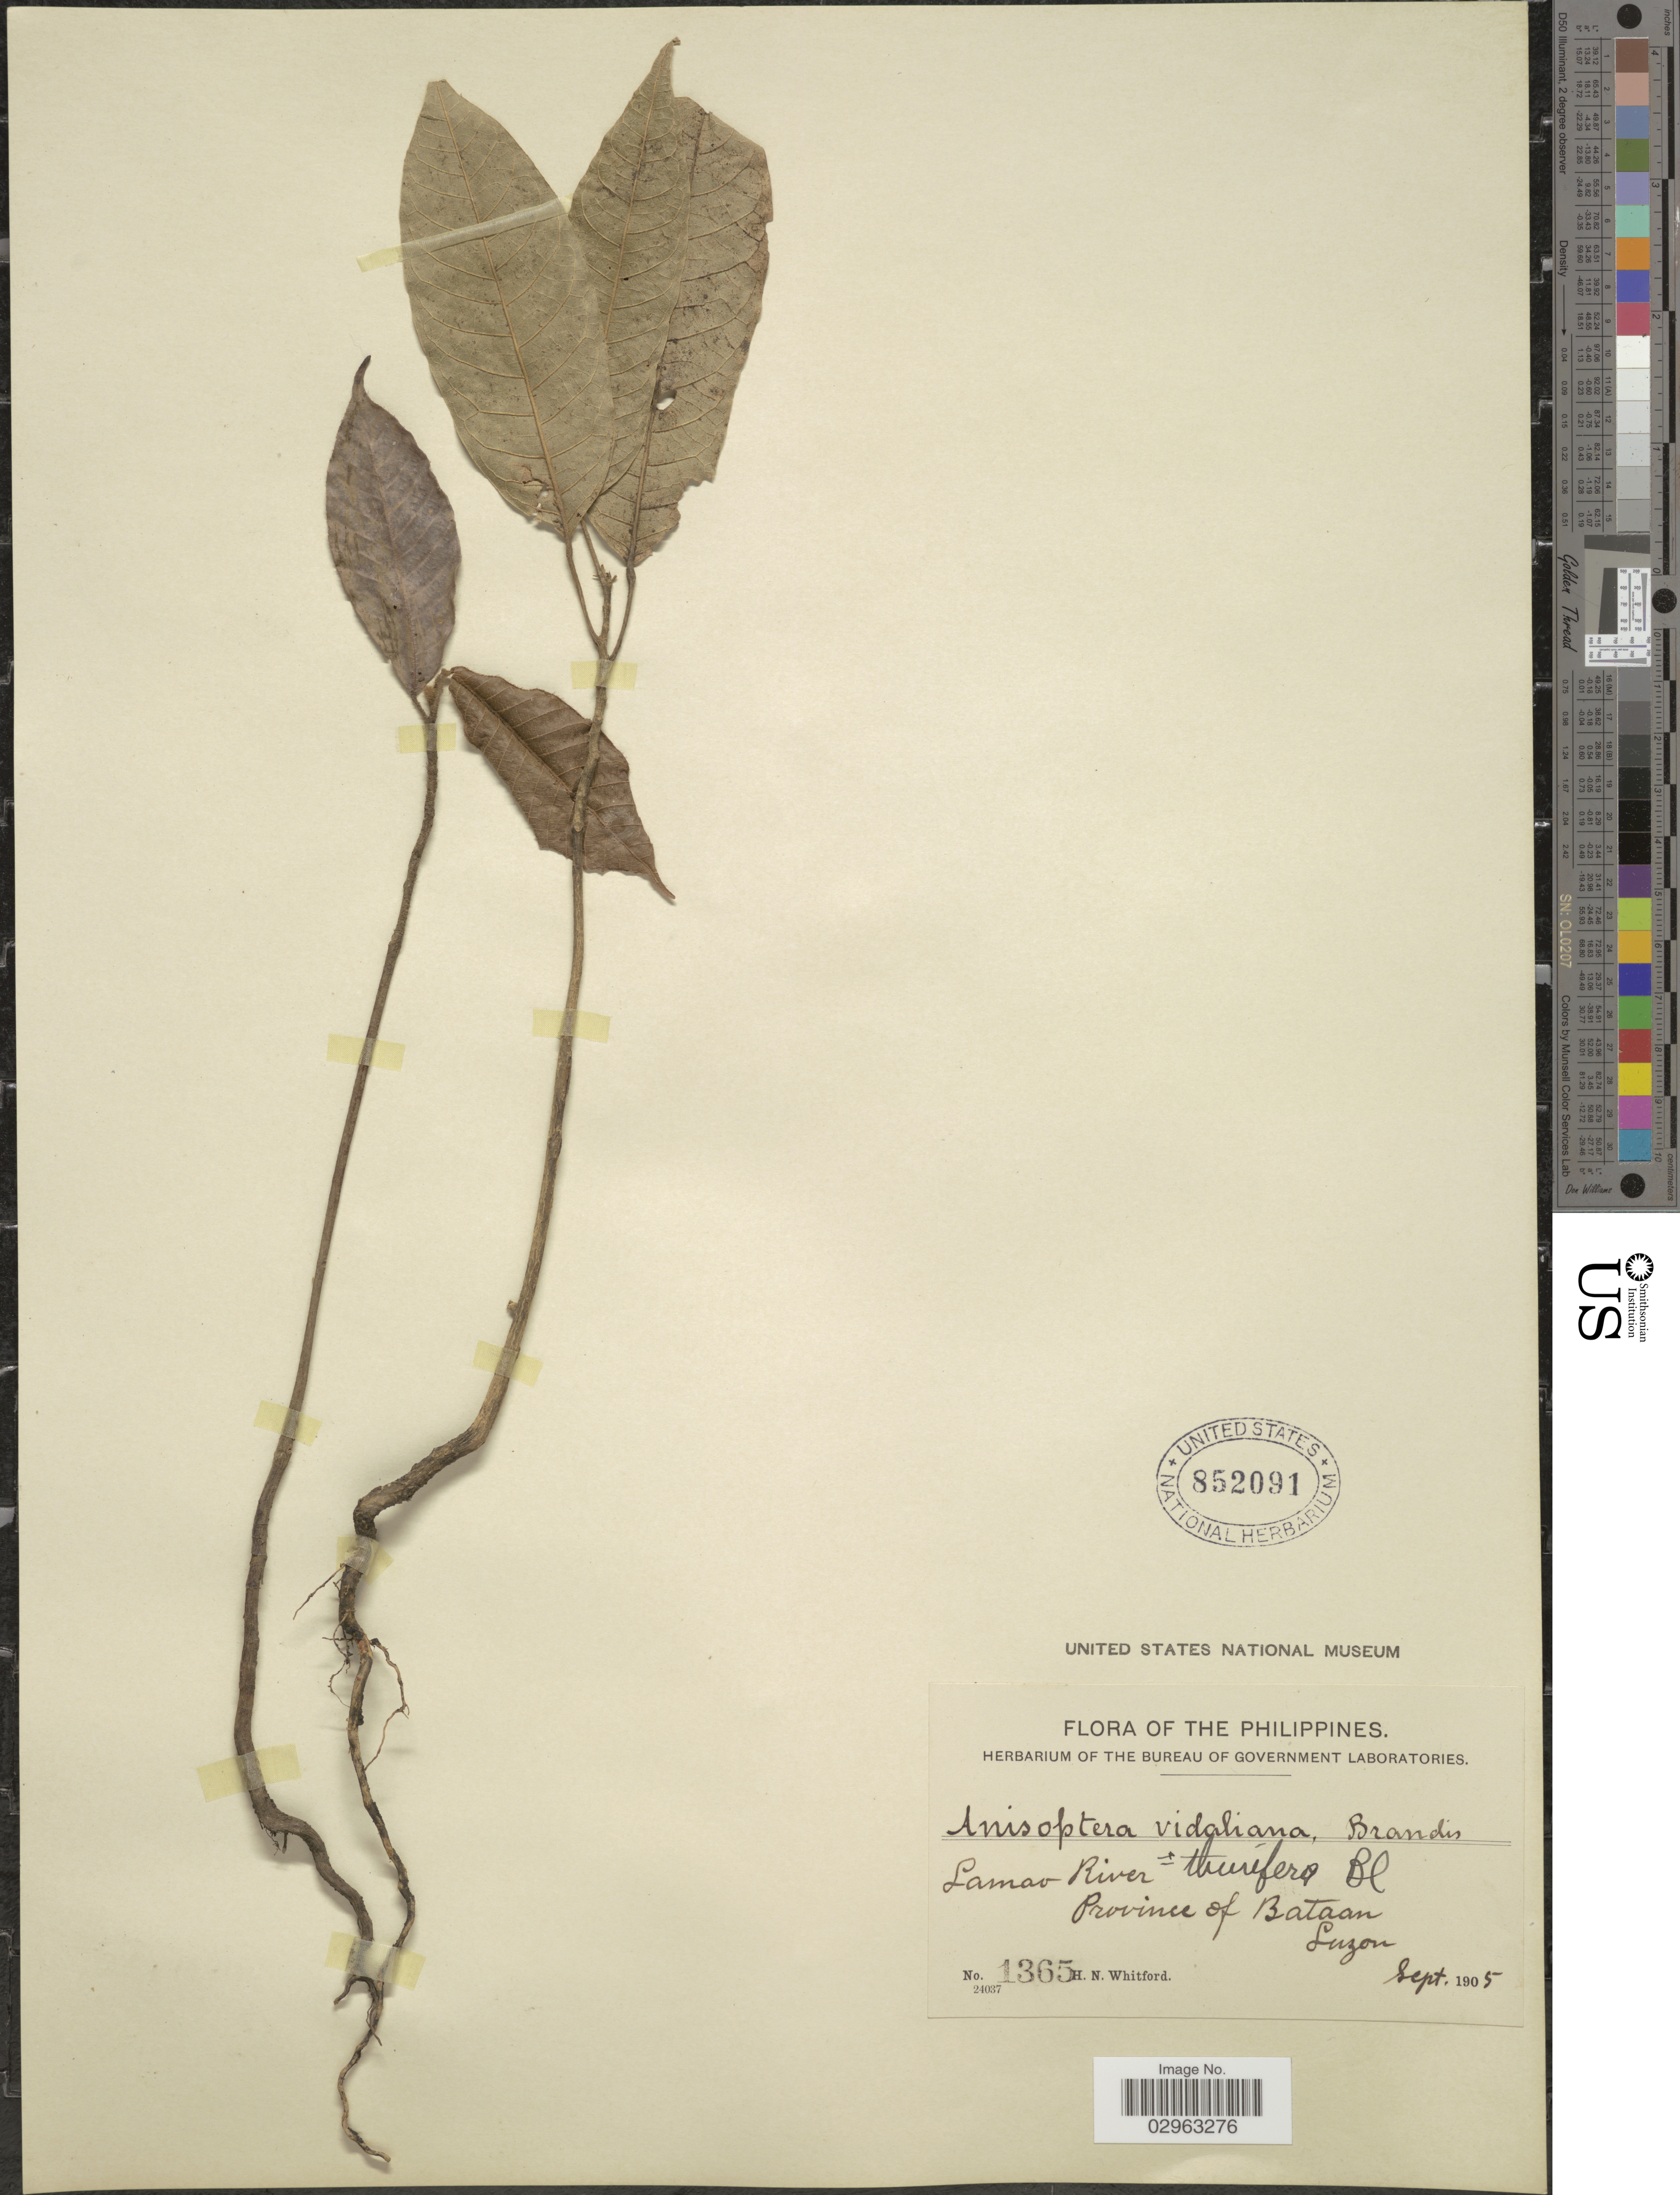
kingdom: Plantae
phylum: Tracheophyta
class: Magnoliopsida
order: Malvales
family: Dipterocarpaceae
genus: Anisoptera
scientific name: Anisoptera thurifera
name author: (Blanco) Blume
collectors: H. N. Whitford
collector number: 1365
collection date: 1905-09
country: Philippines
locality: Lamao River, Province of Bataan, Luzon.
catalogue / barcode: US 852091